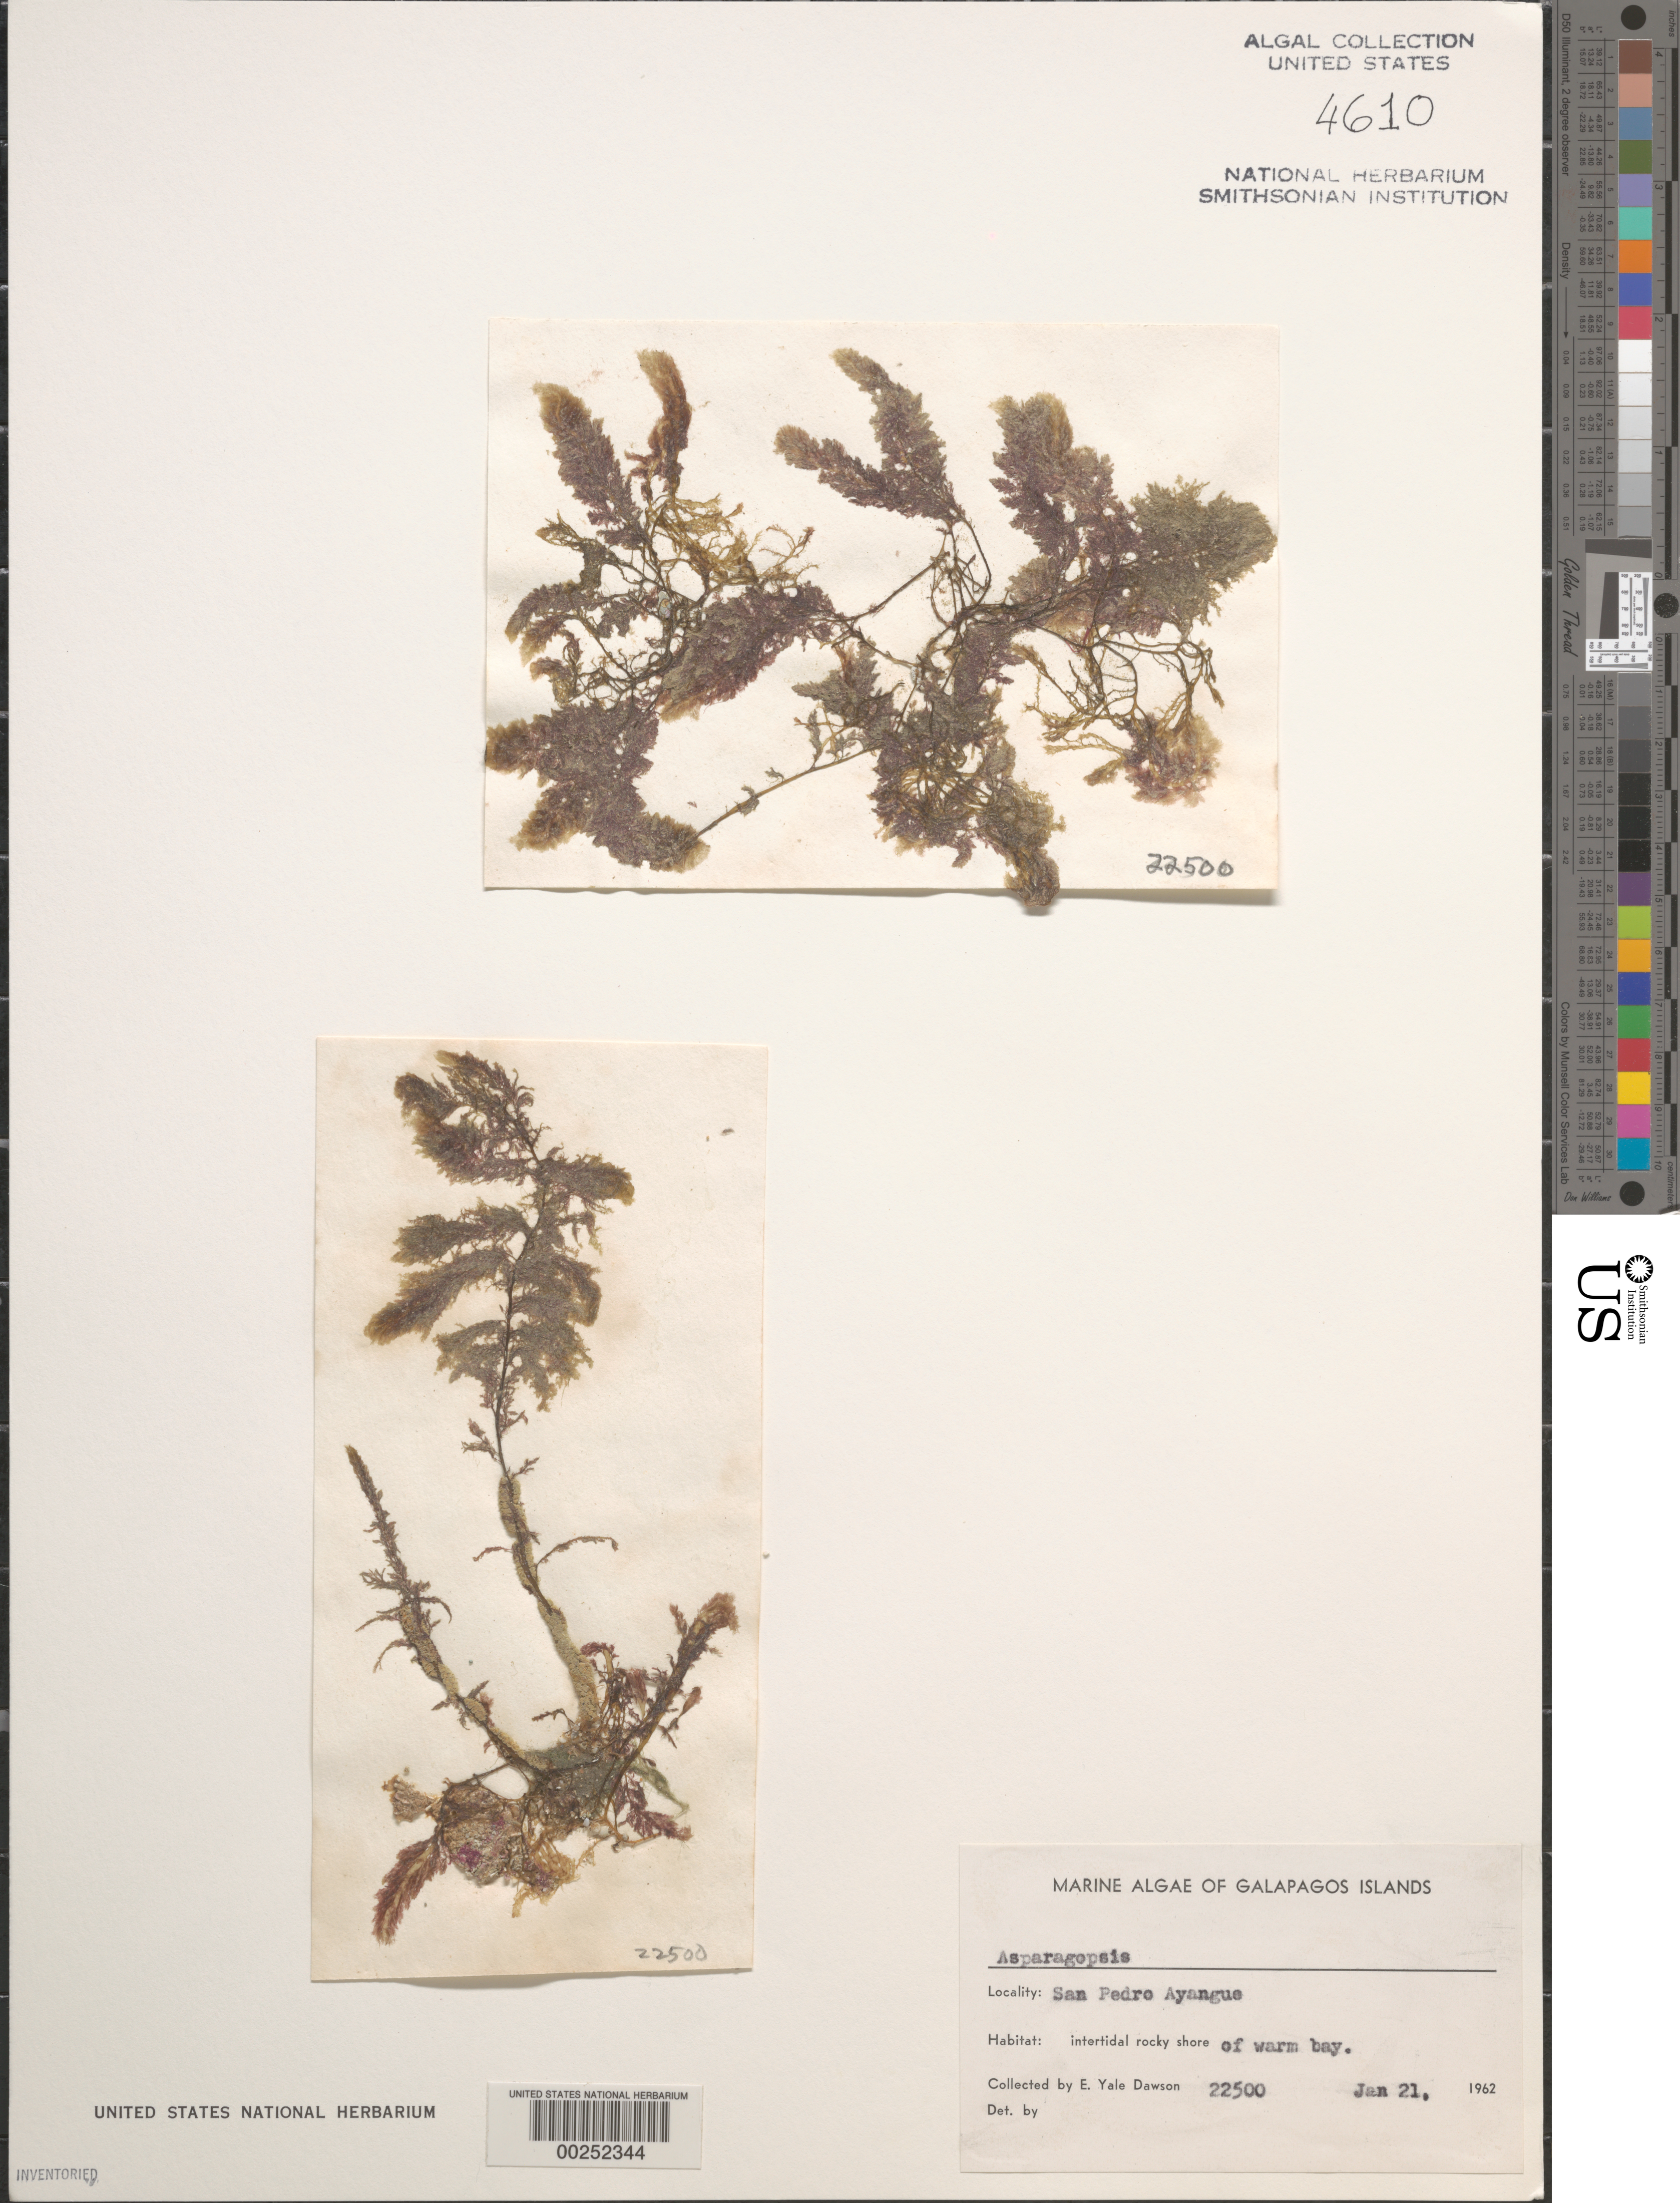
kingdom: Plantae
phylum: Rhodophyta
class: Florideophyceae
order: Bonnemaisoniales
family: Bonnemaisoniaceae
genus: Asparagopsis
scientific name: Asparagopsis sp.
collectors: E. Y. Dawson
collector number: EYD 22500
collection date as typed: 21 Jan 1962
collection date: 1962-01-21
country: Ecuador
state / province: Guayas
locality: San Pedro, Ayangue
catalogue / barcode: US 4610